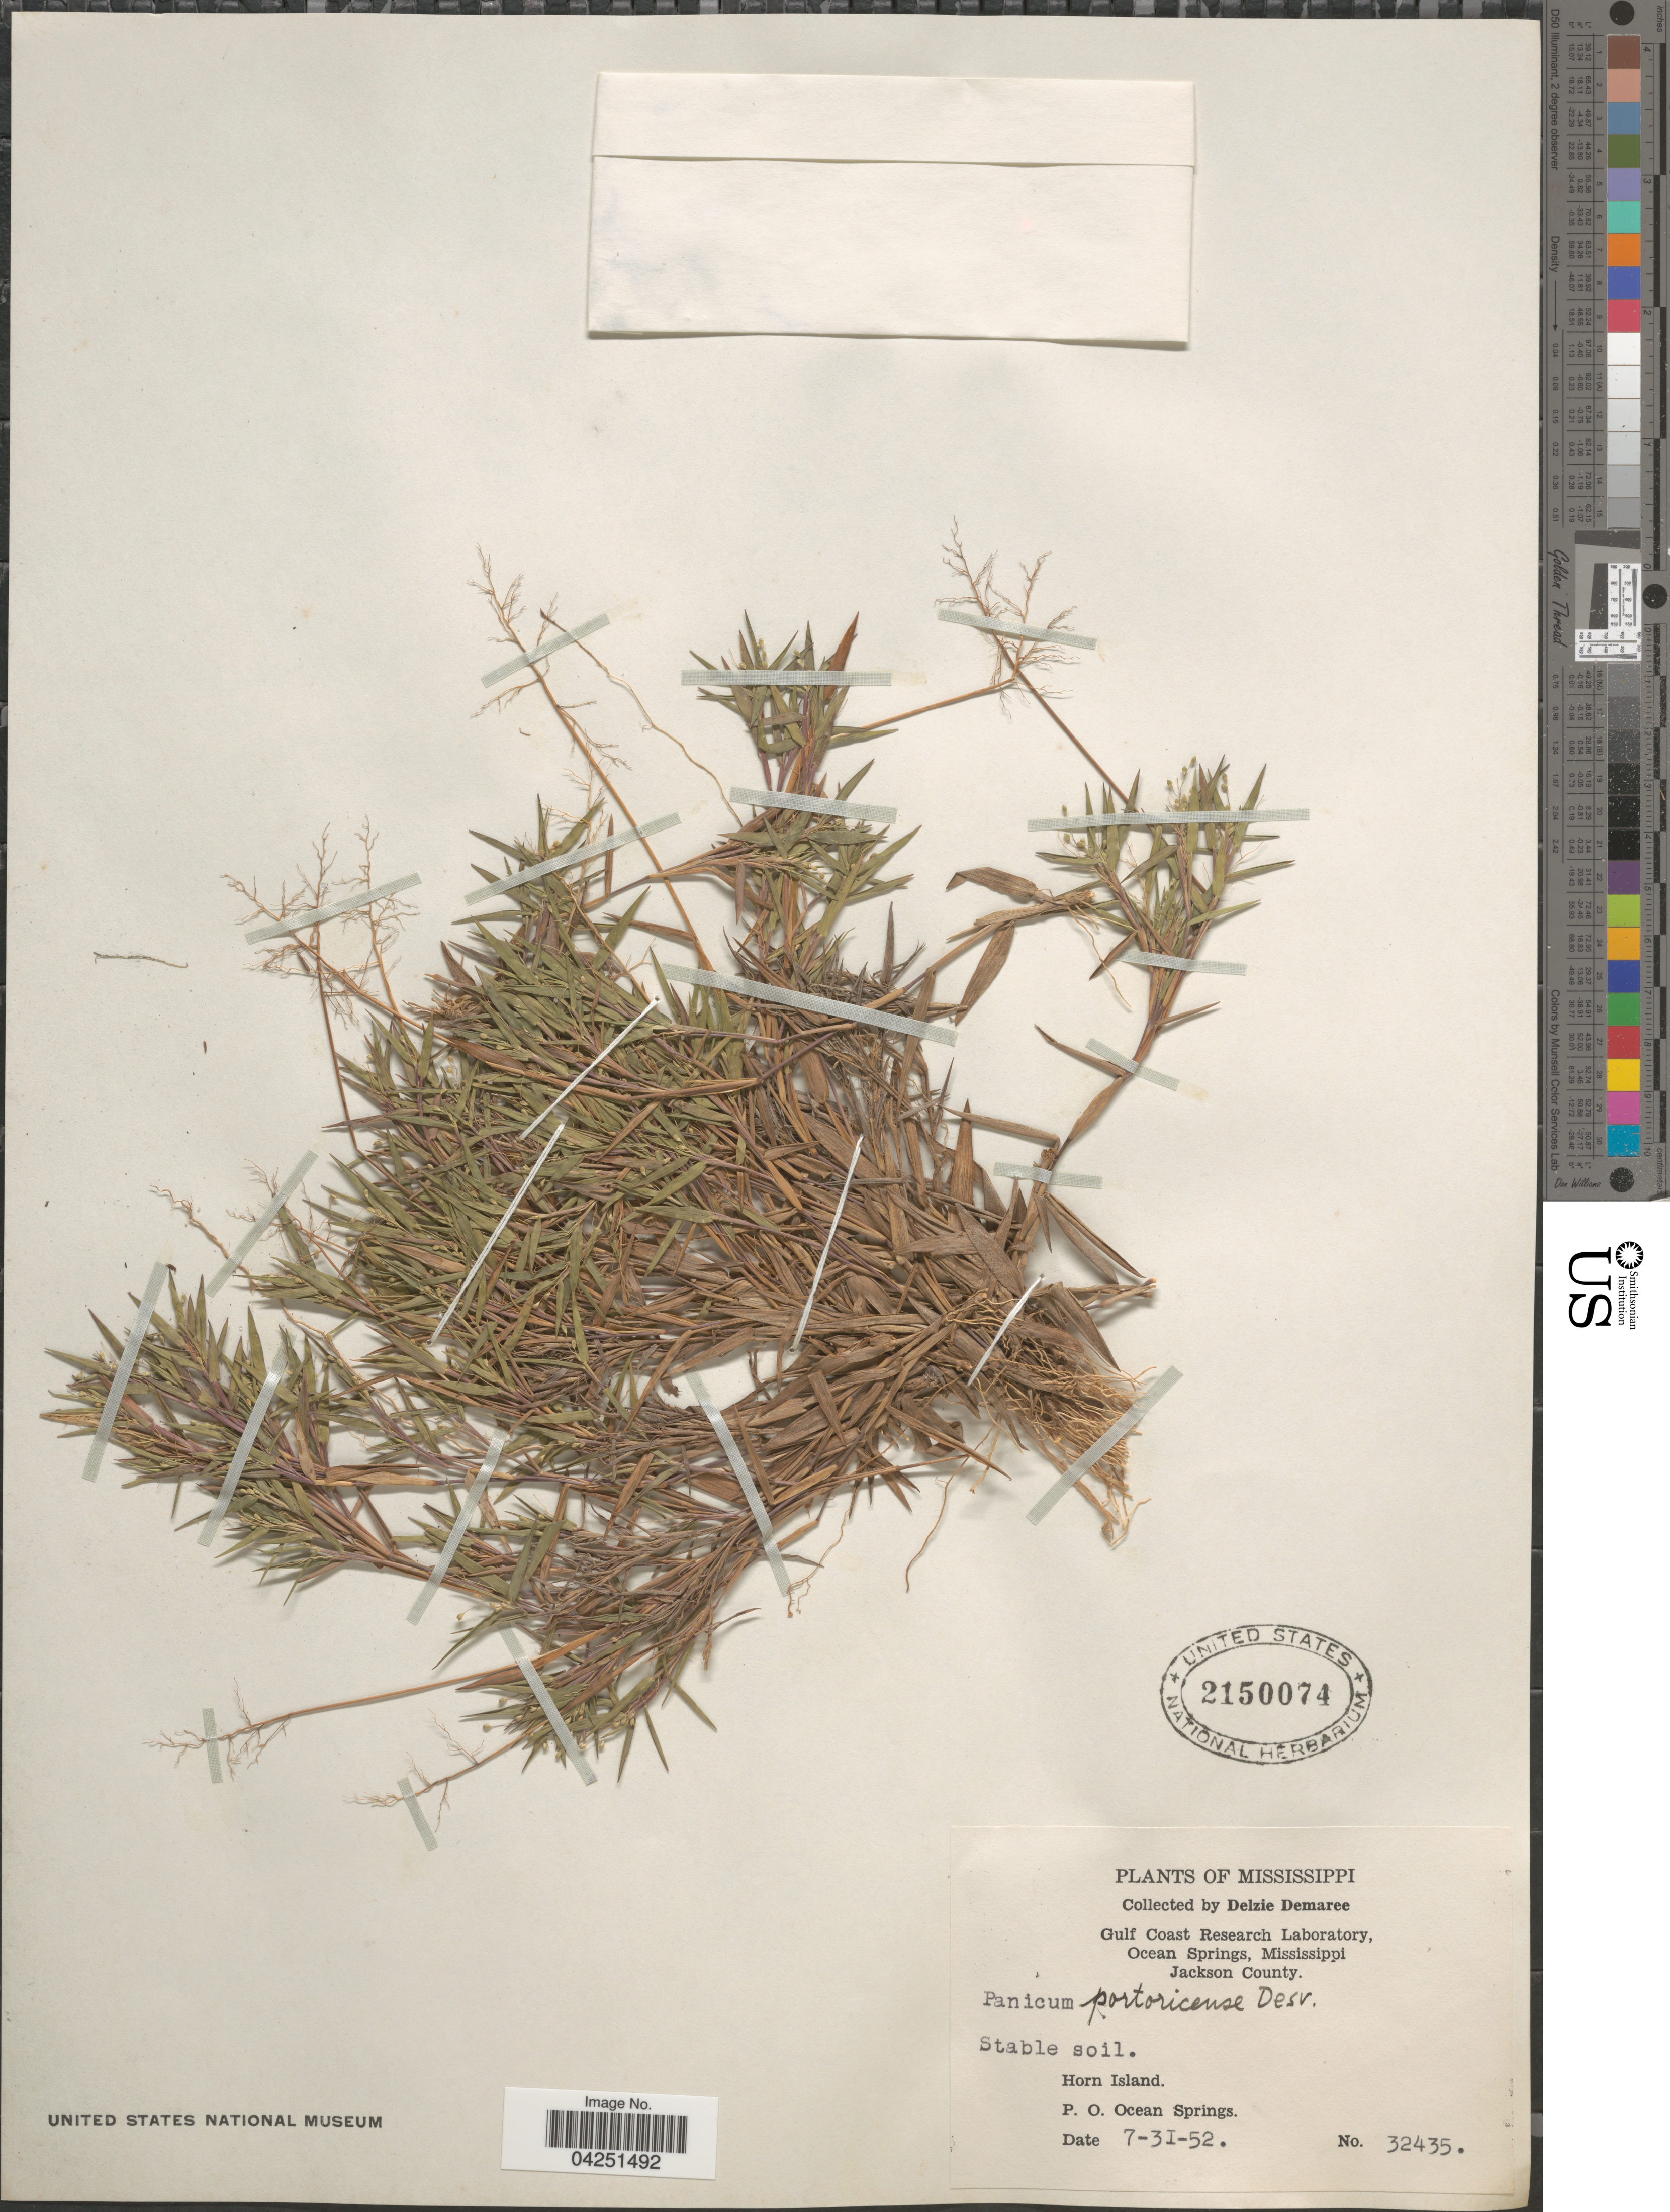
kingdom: Plantae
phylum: Tracheophyta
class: Liliopsida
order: Poales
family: Poaceae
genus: Dichanthelium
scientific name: Dichanthelium acuminatum var. acuminatum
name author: (Sw.) Gould & C.A. Clark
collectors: D. Demaree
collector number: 32435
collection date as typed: Transcribed d/m/y: 31/7/52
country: United States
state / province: Mississippi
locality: Gulf Coast Research Laboratory [unsure placement] Ocean Springs, Jackson County. Stable soil. Horn Island. P.O. Ocean Springs.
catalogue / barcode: US 2150074